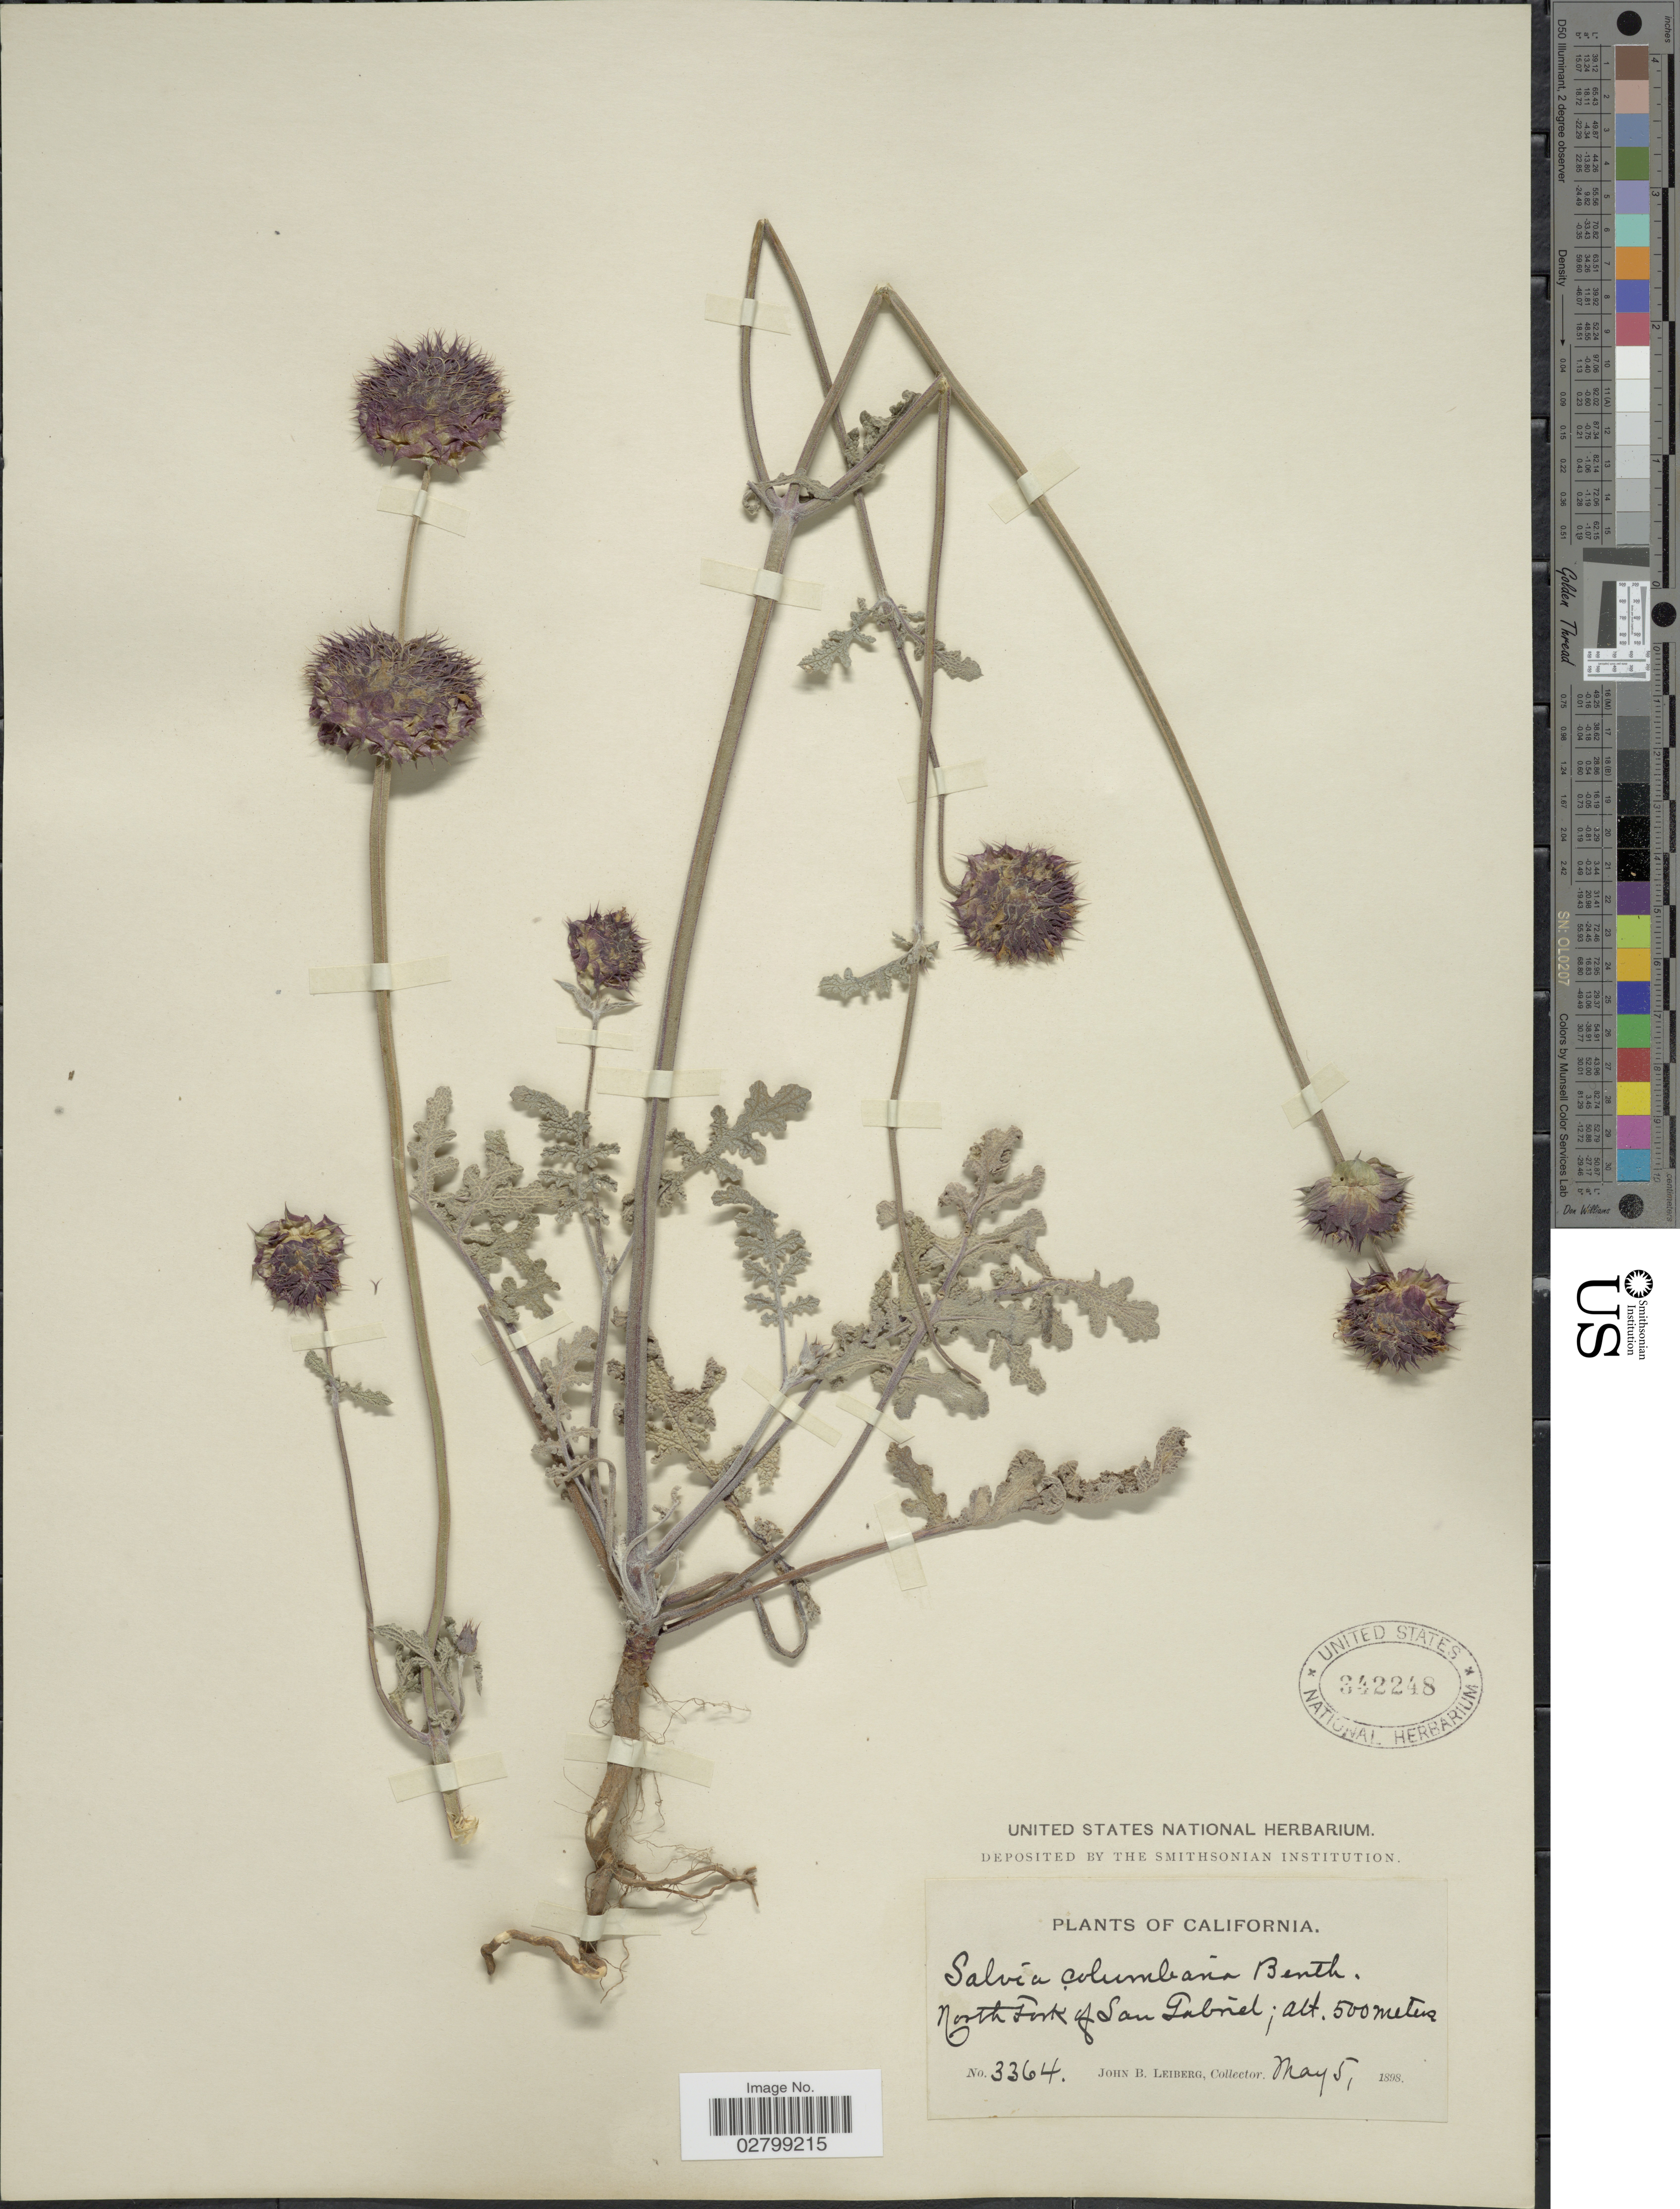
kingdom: Plantae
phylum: Tracheophyta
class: Magnoliopsida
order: Lamiales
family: Lamiaceae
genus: Salvia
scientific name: Salvia columbariae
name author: Benth.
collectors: J. B. Leiberg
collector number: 3364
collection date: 1898-05-05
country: United States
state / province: California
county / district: Los Angeles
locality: North Fork of San Gabriel.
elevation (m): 500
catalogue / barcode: US 342248